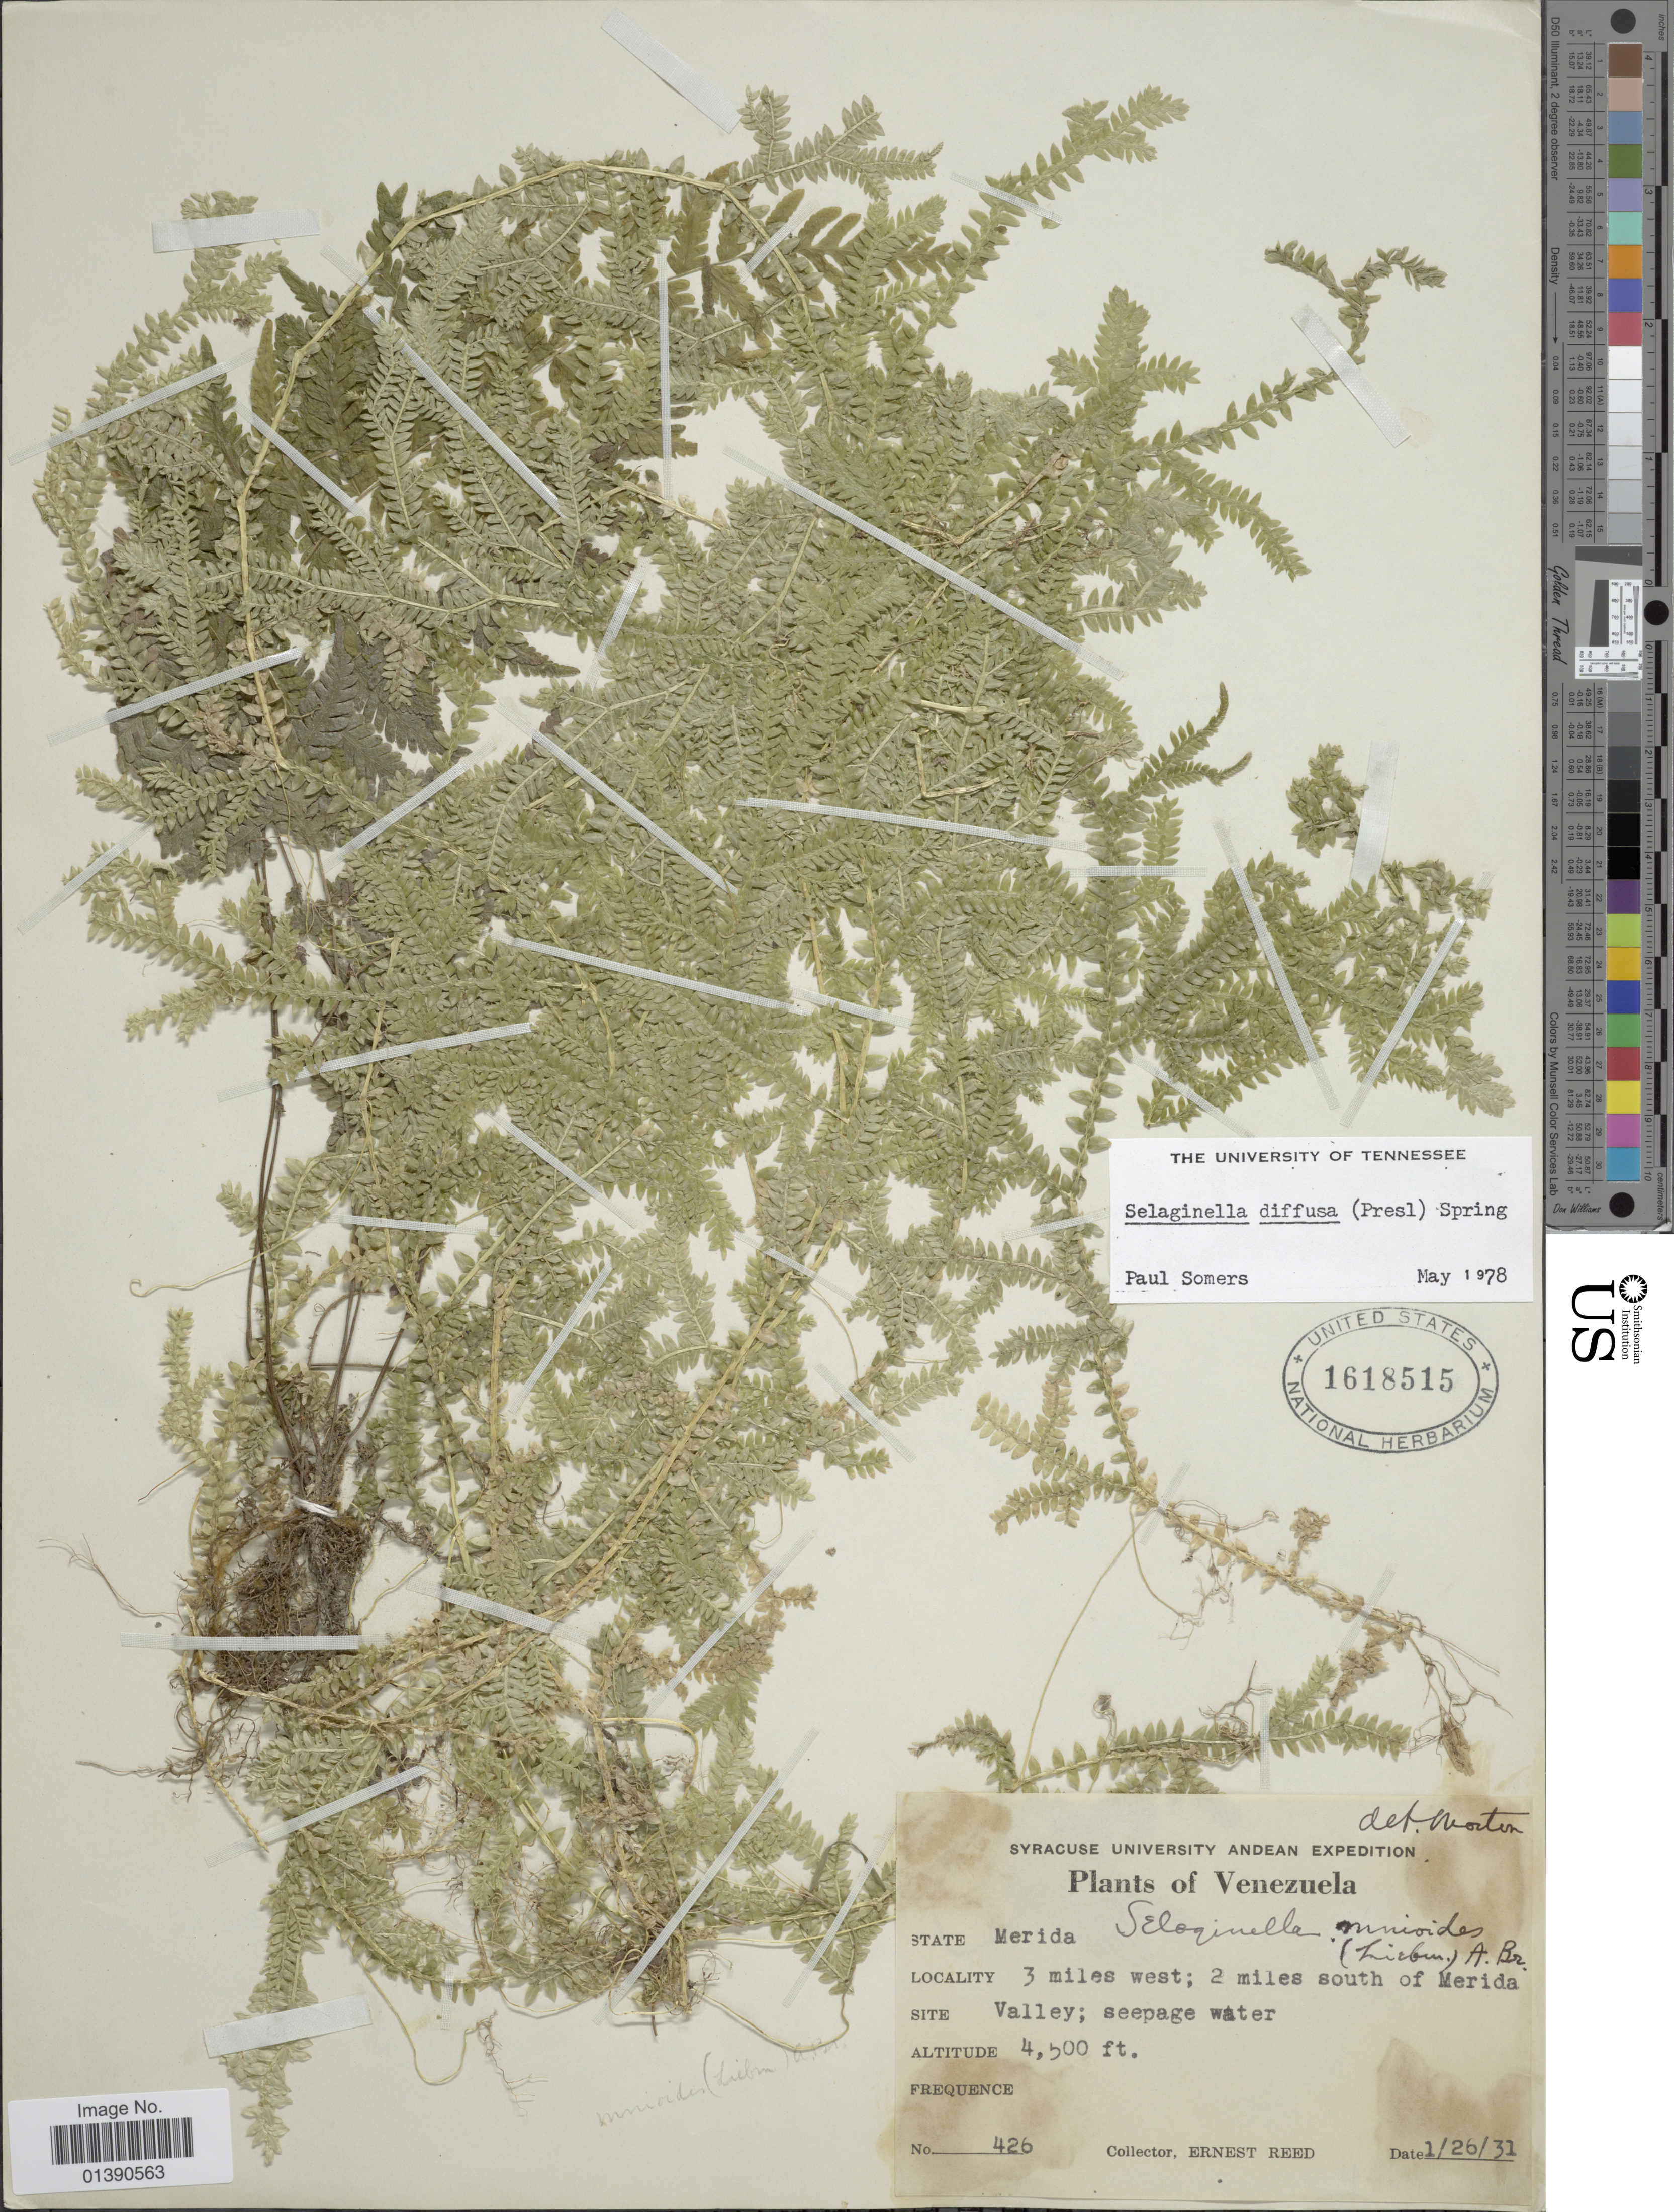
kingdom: Plantae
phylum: Tracheophyta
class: Lycopodiopsida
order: Selaginellales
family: Selaginellaceae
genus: Selaginella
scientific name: Selaginella diffusa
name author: (C. Presl) Spring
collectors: E. Reed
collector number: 426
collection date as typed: Transcribed d/m/y: 26/1/31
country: Venezuela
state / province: Mérida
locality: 3 miles west; 2 miles south of Merida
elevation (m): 1372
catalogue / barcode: US 1618515